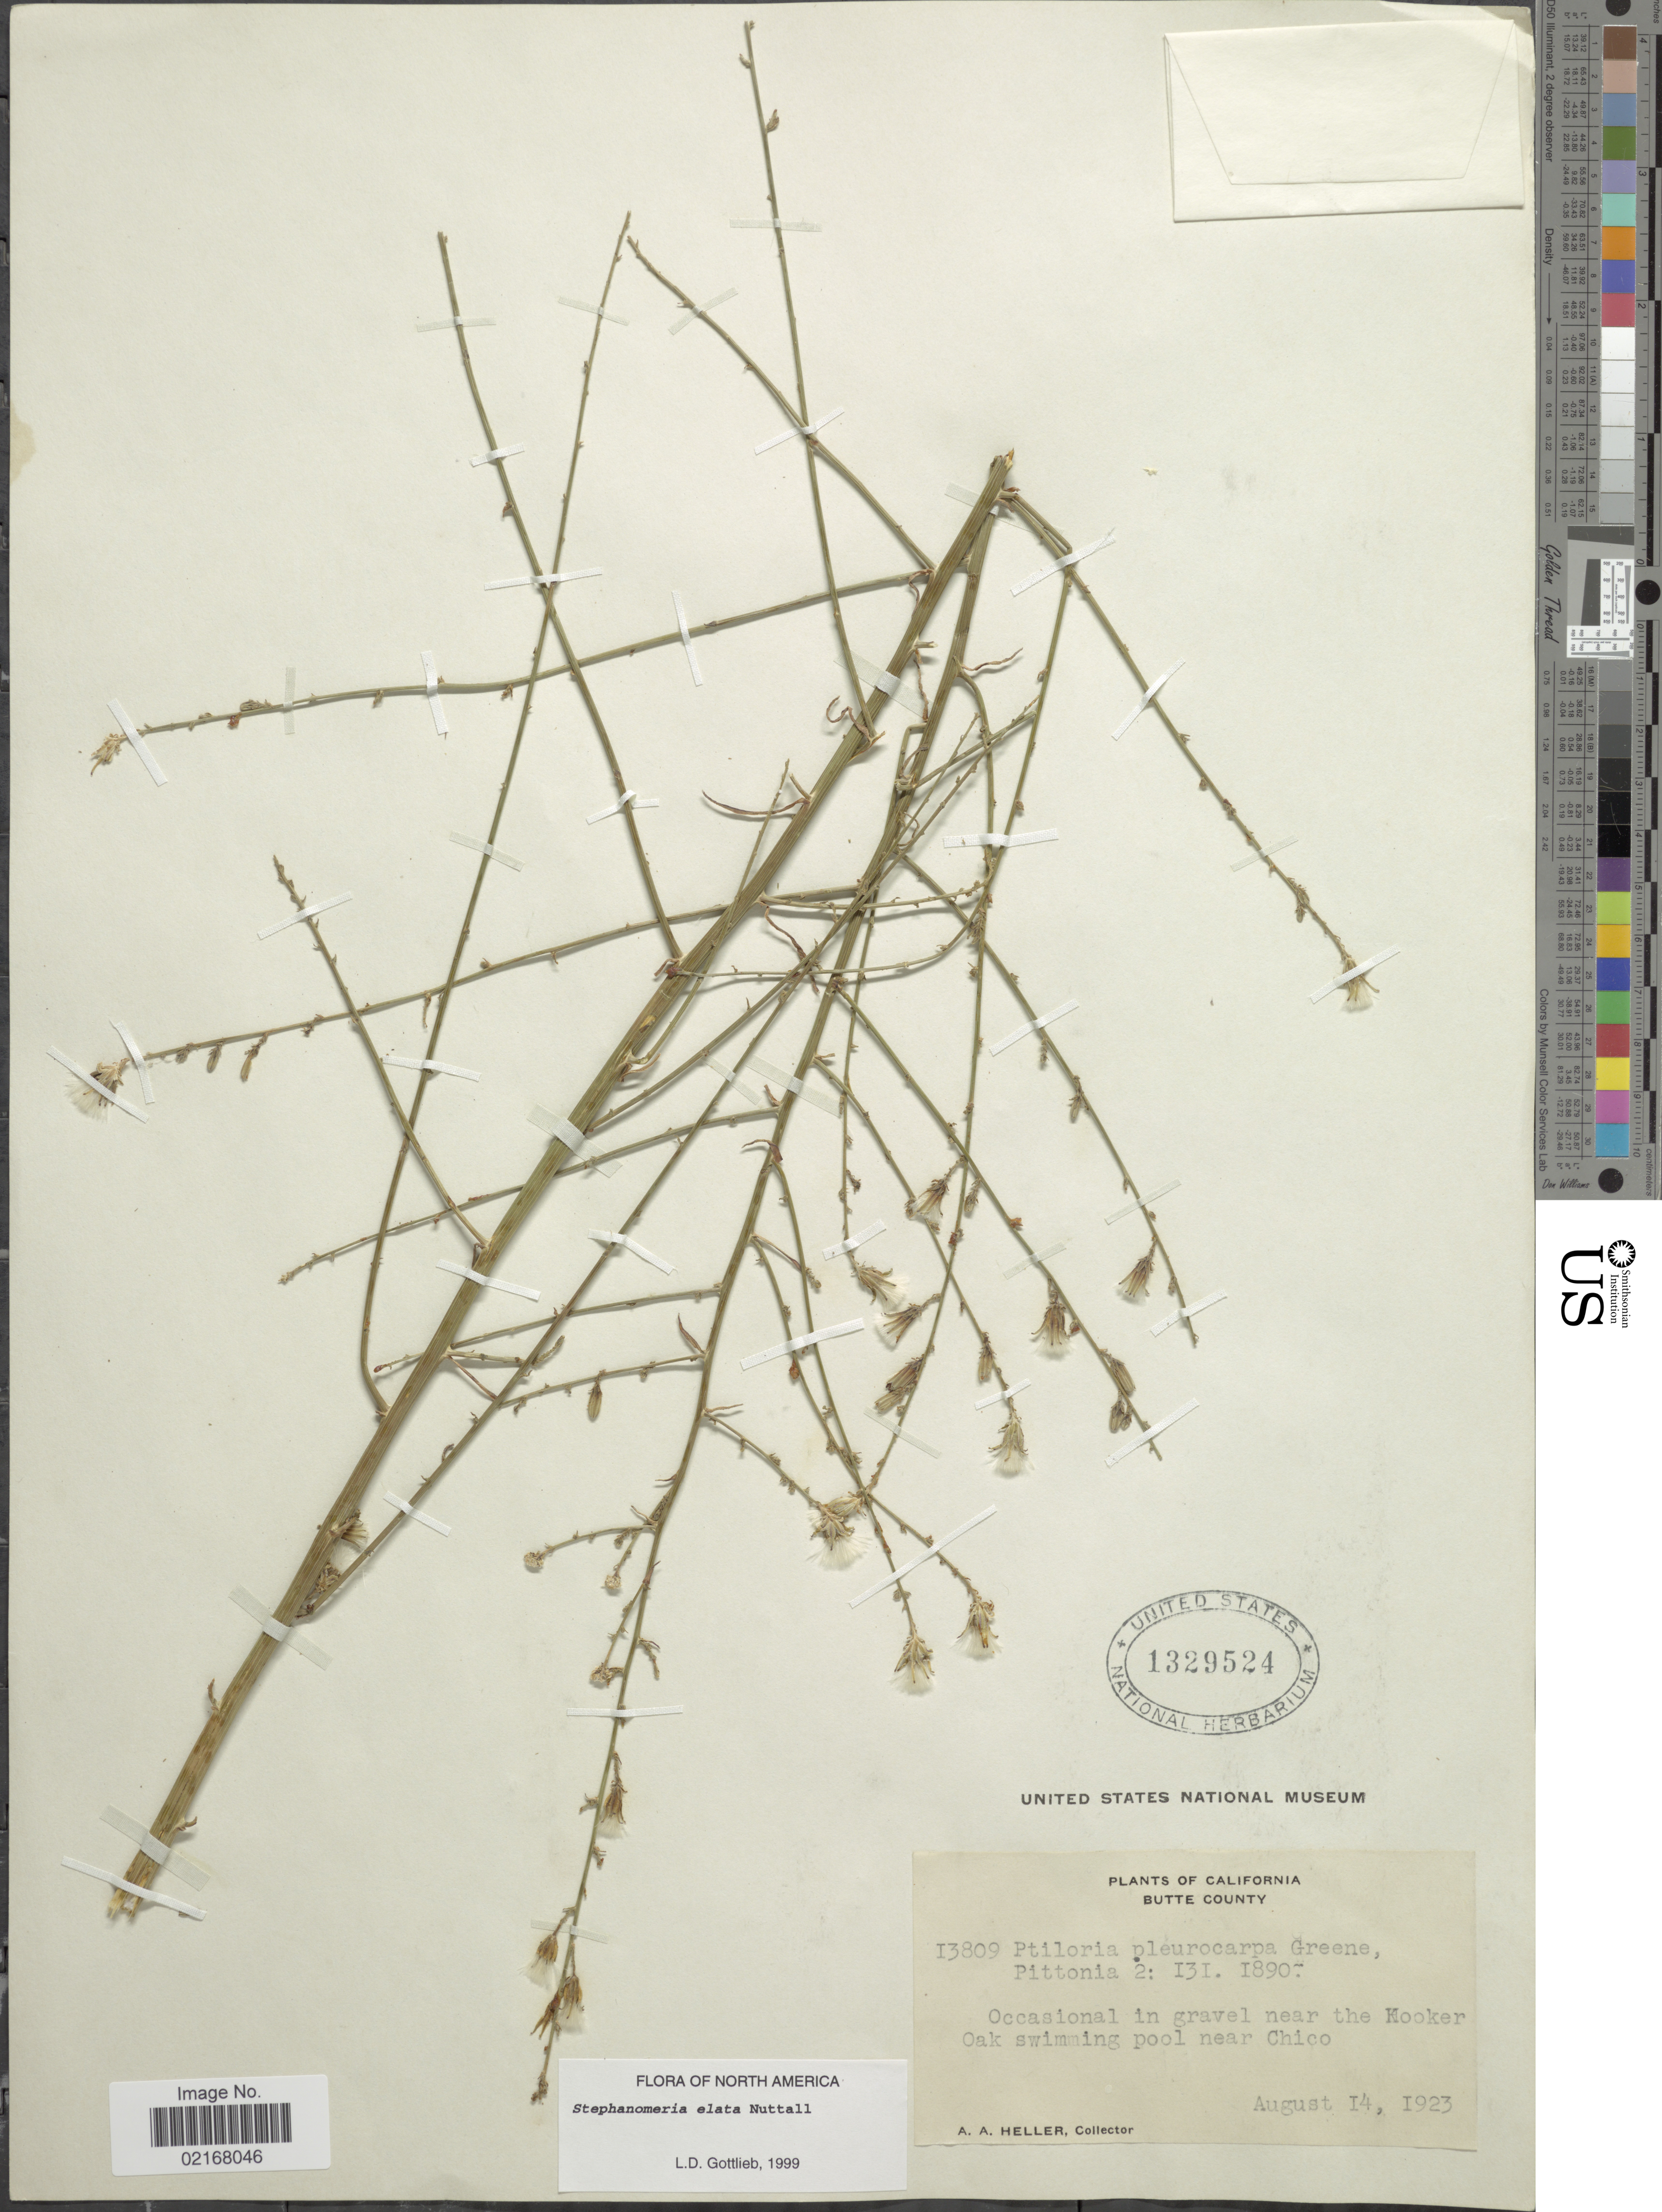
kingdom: Plantae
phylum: Tracheophyta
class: Magnoliopsida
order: Asterales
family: Asteraceae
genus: Stephanomeria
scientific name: Stephanomeria elata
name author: Nutt.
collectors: A. A. Heller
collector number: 13809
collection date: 1923-08-14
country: United States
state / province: California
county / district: Butte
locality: Butte County. Occasional in gravel near the Hooker Oak swimming pool near Chico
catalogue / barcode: US 1329524